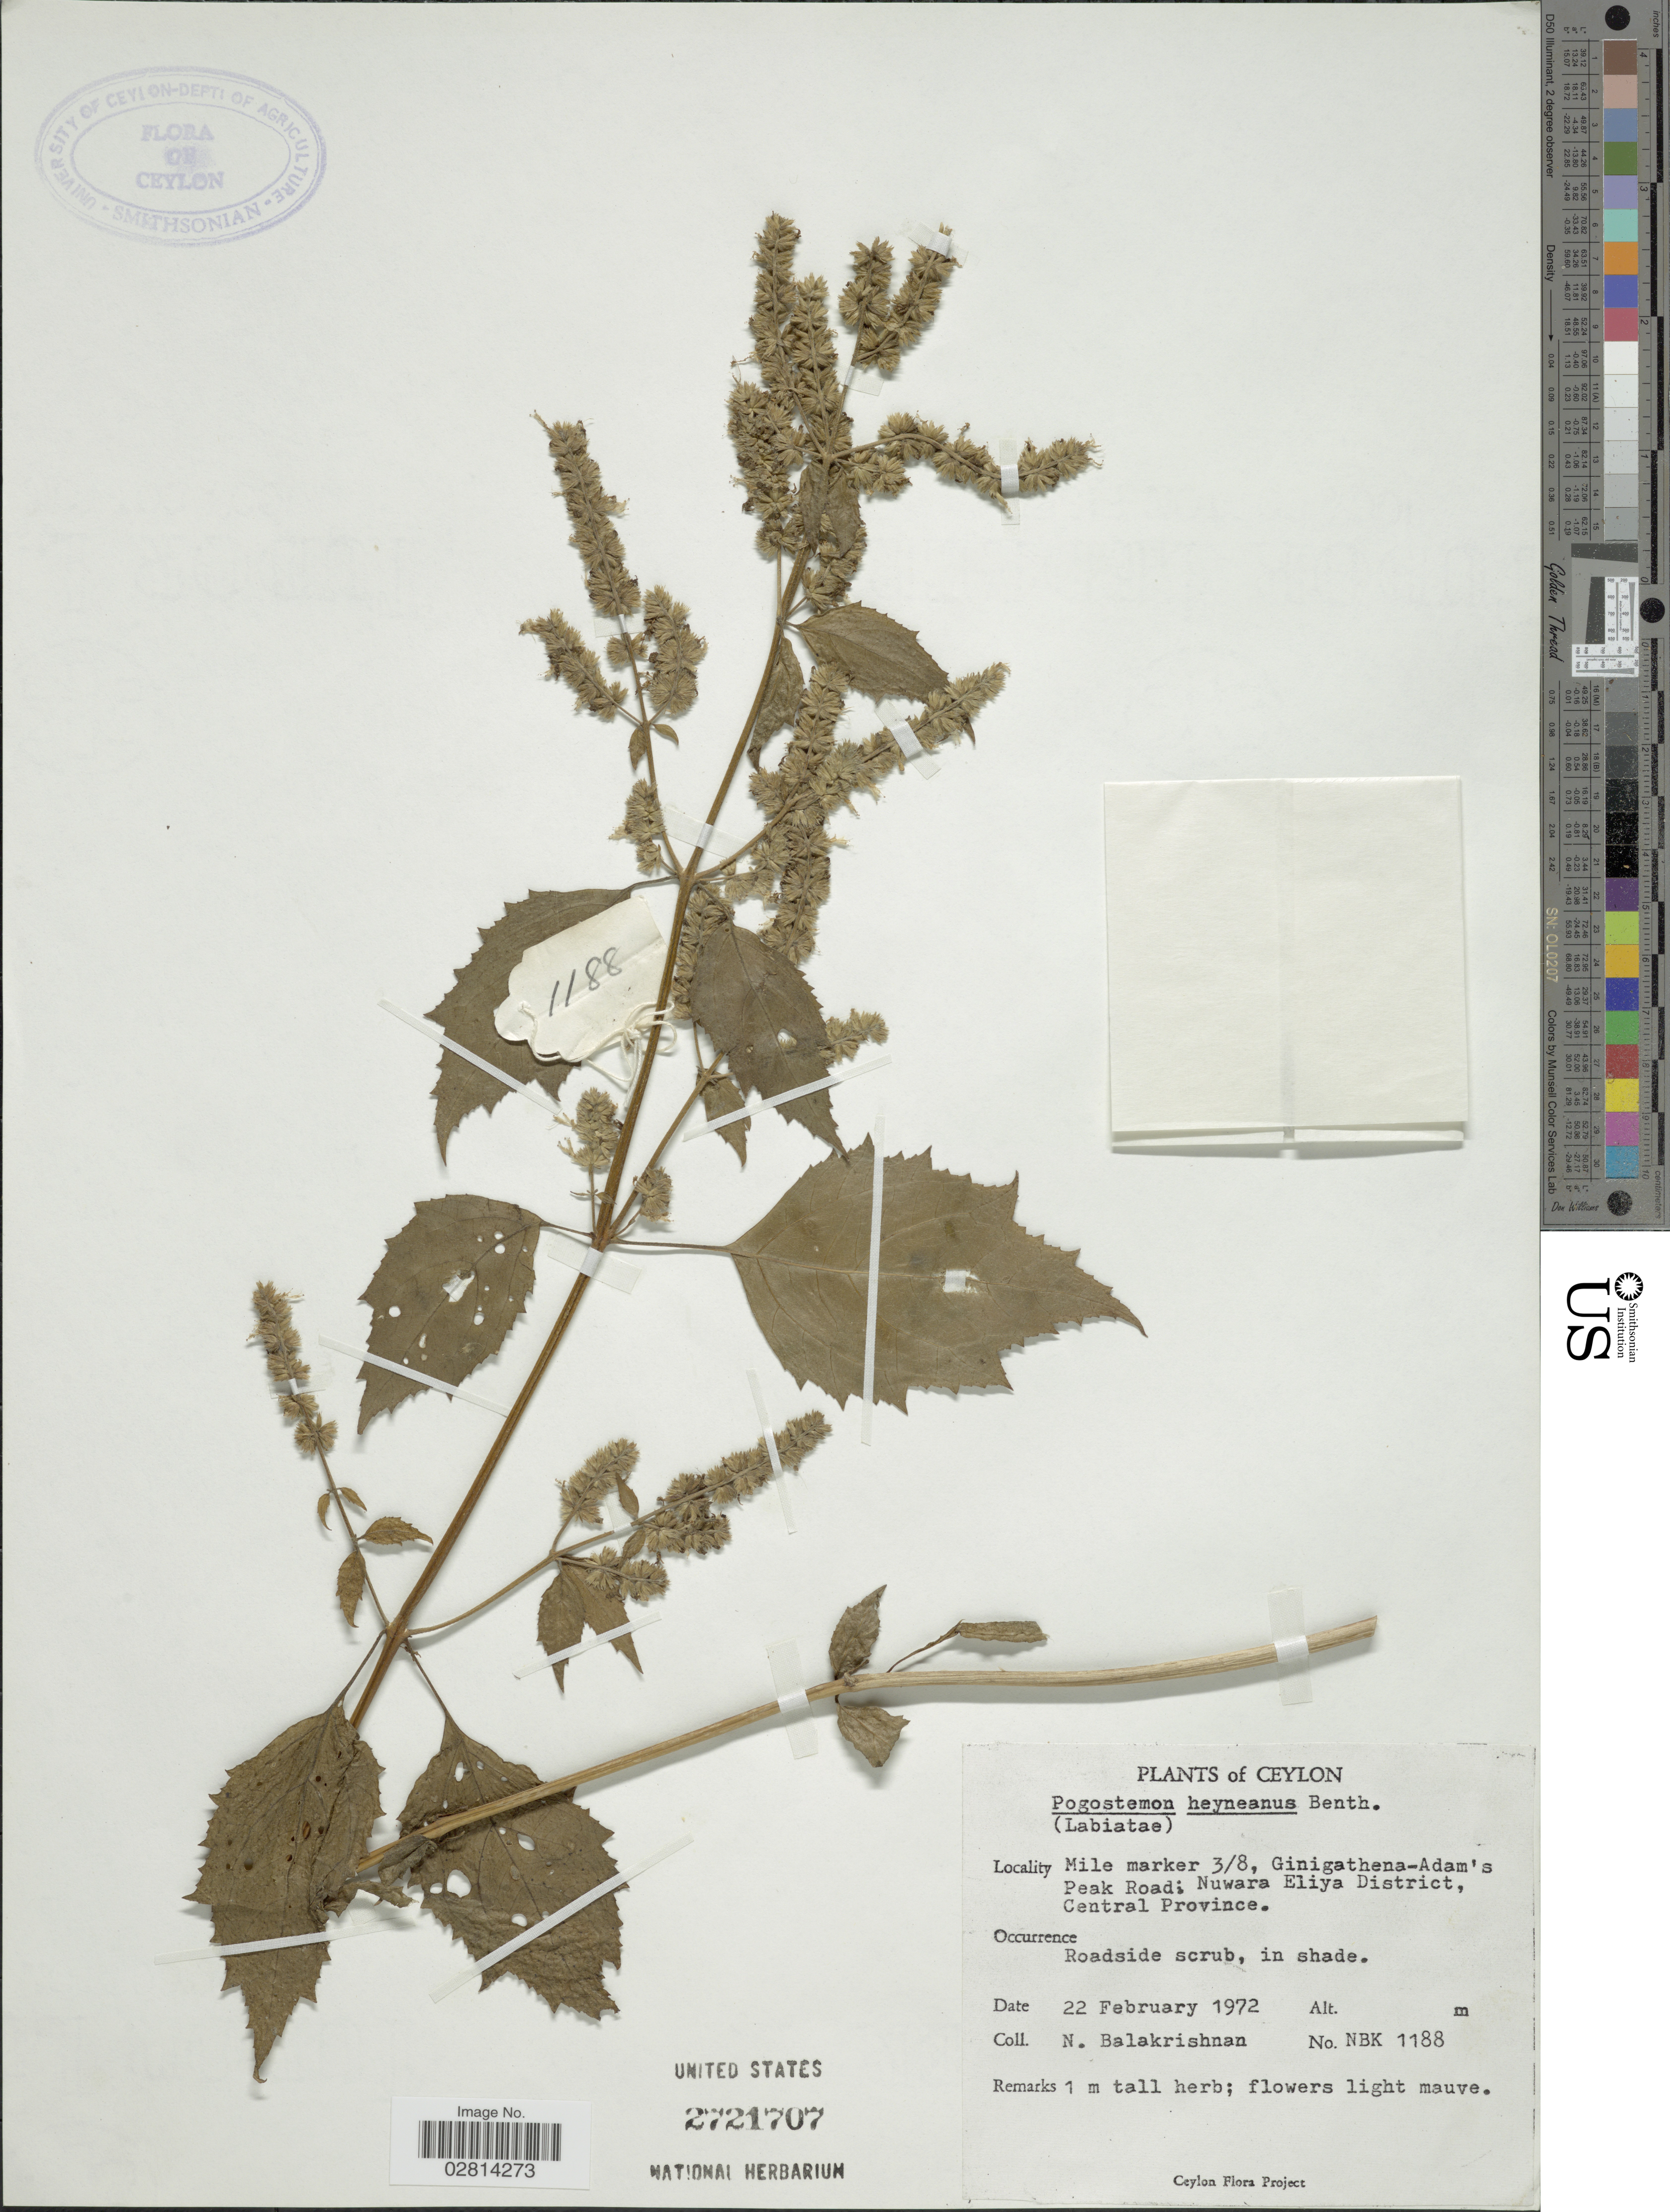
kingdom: Plantae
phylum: Tracheophyta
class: Magnoliopsida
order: Lamiales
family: Lamiaceae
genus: Pogostemon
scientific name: Pogostemon heyneanus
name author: Benth.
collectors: N. Balakrishnan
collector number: NBK1188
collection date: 1972-02-22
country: Sri Lanka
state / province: Central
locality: Ceylon. Mile marker 3/8, Ginigathena-Adam's Peak Road; Nuwara Eliya District.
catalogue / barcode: US 2721707